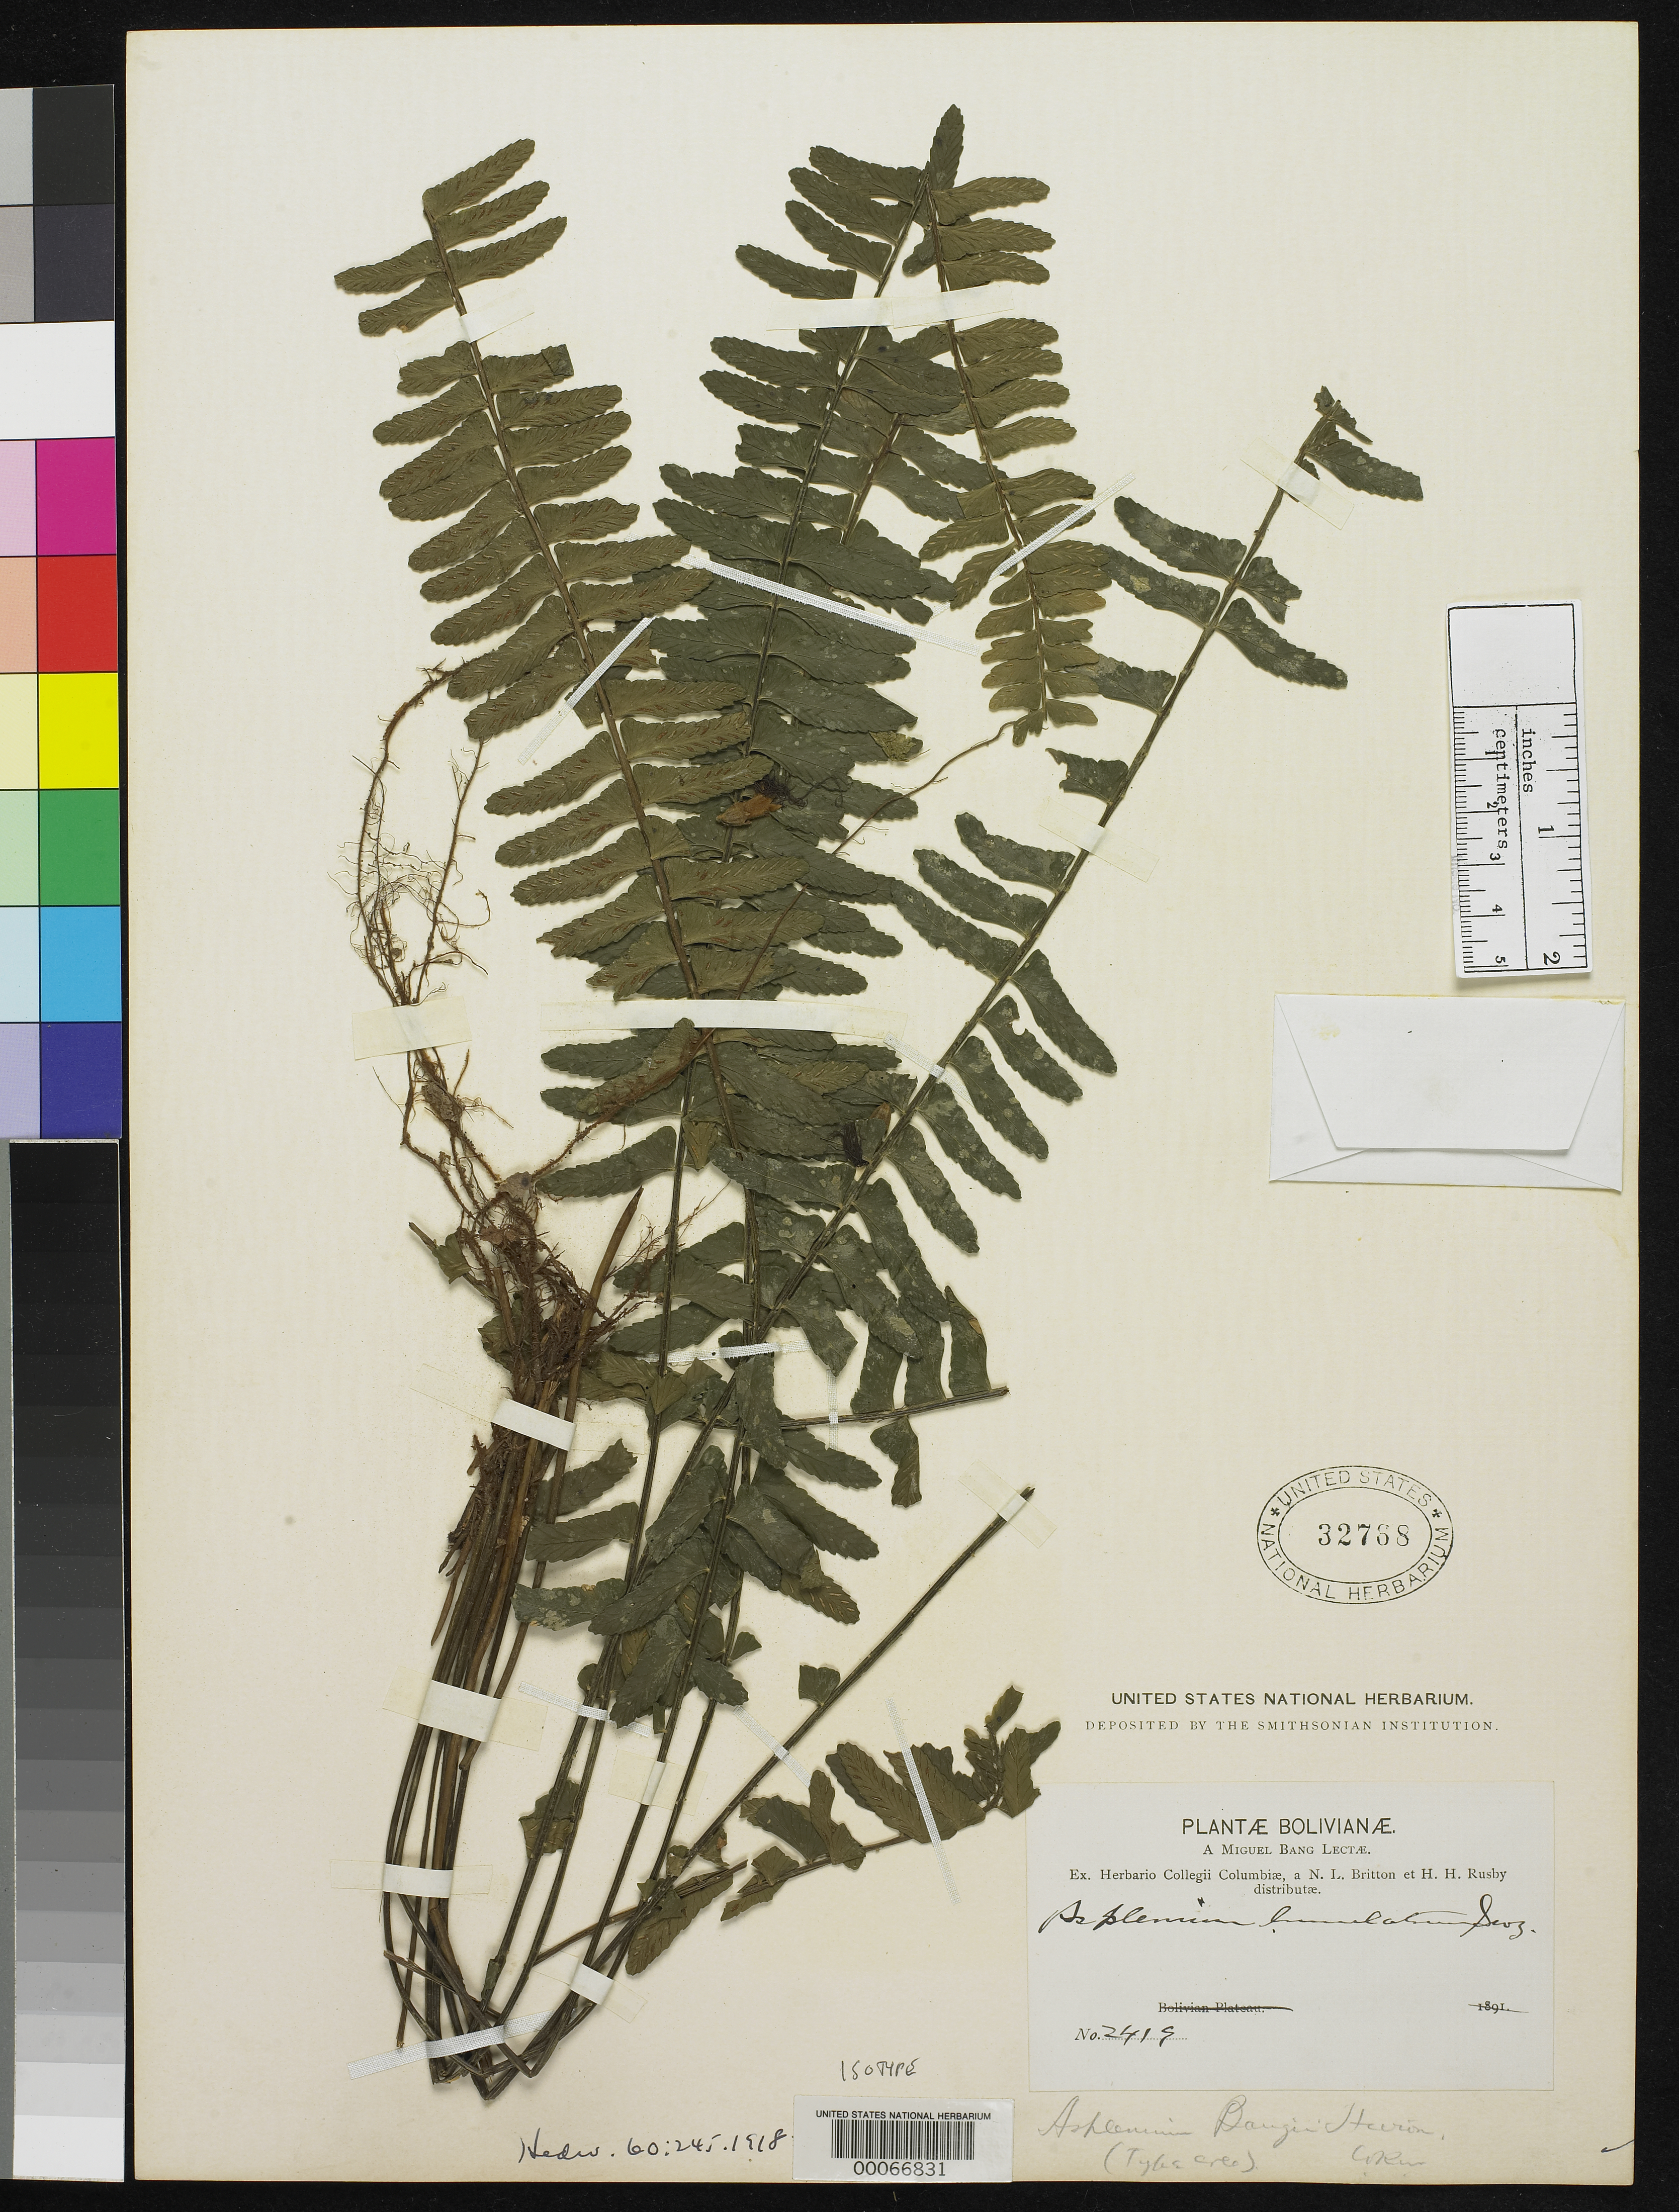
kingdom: Plantae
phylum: Tracheophyta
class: Polypodiopsida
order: Polypodiales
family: Aspleniaceae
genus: Asplenium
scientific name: Asplenium bangii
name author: Hieron.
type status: Isotype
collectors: M. Bang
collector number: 2419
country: Bolivia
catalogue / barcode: US 32768